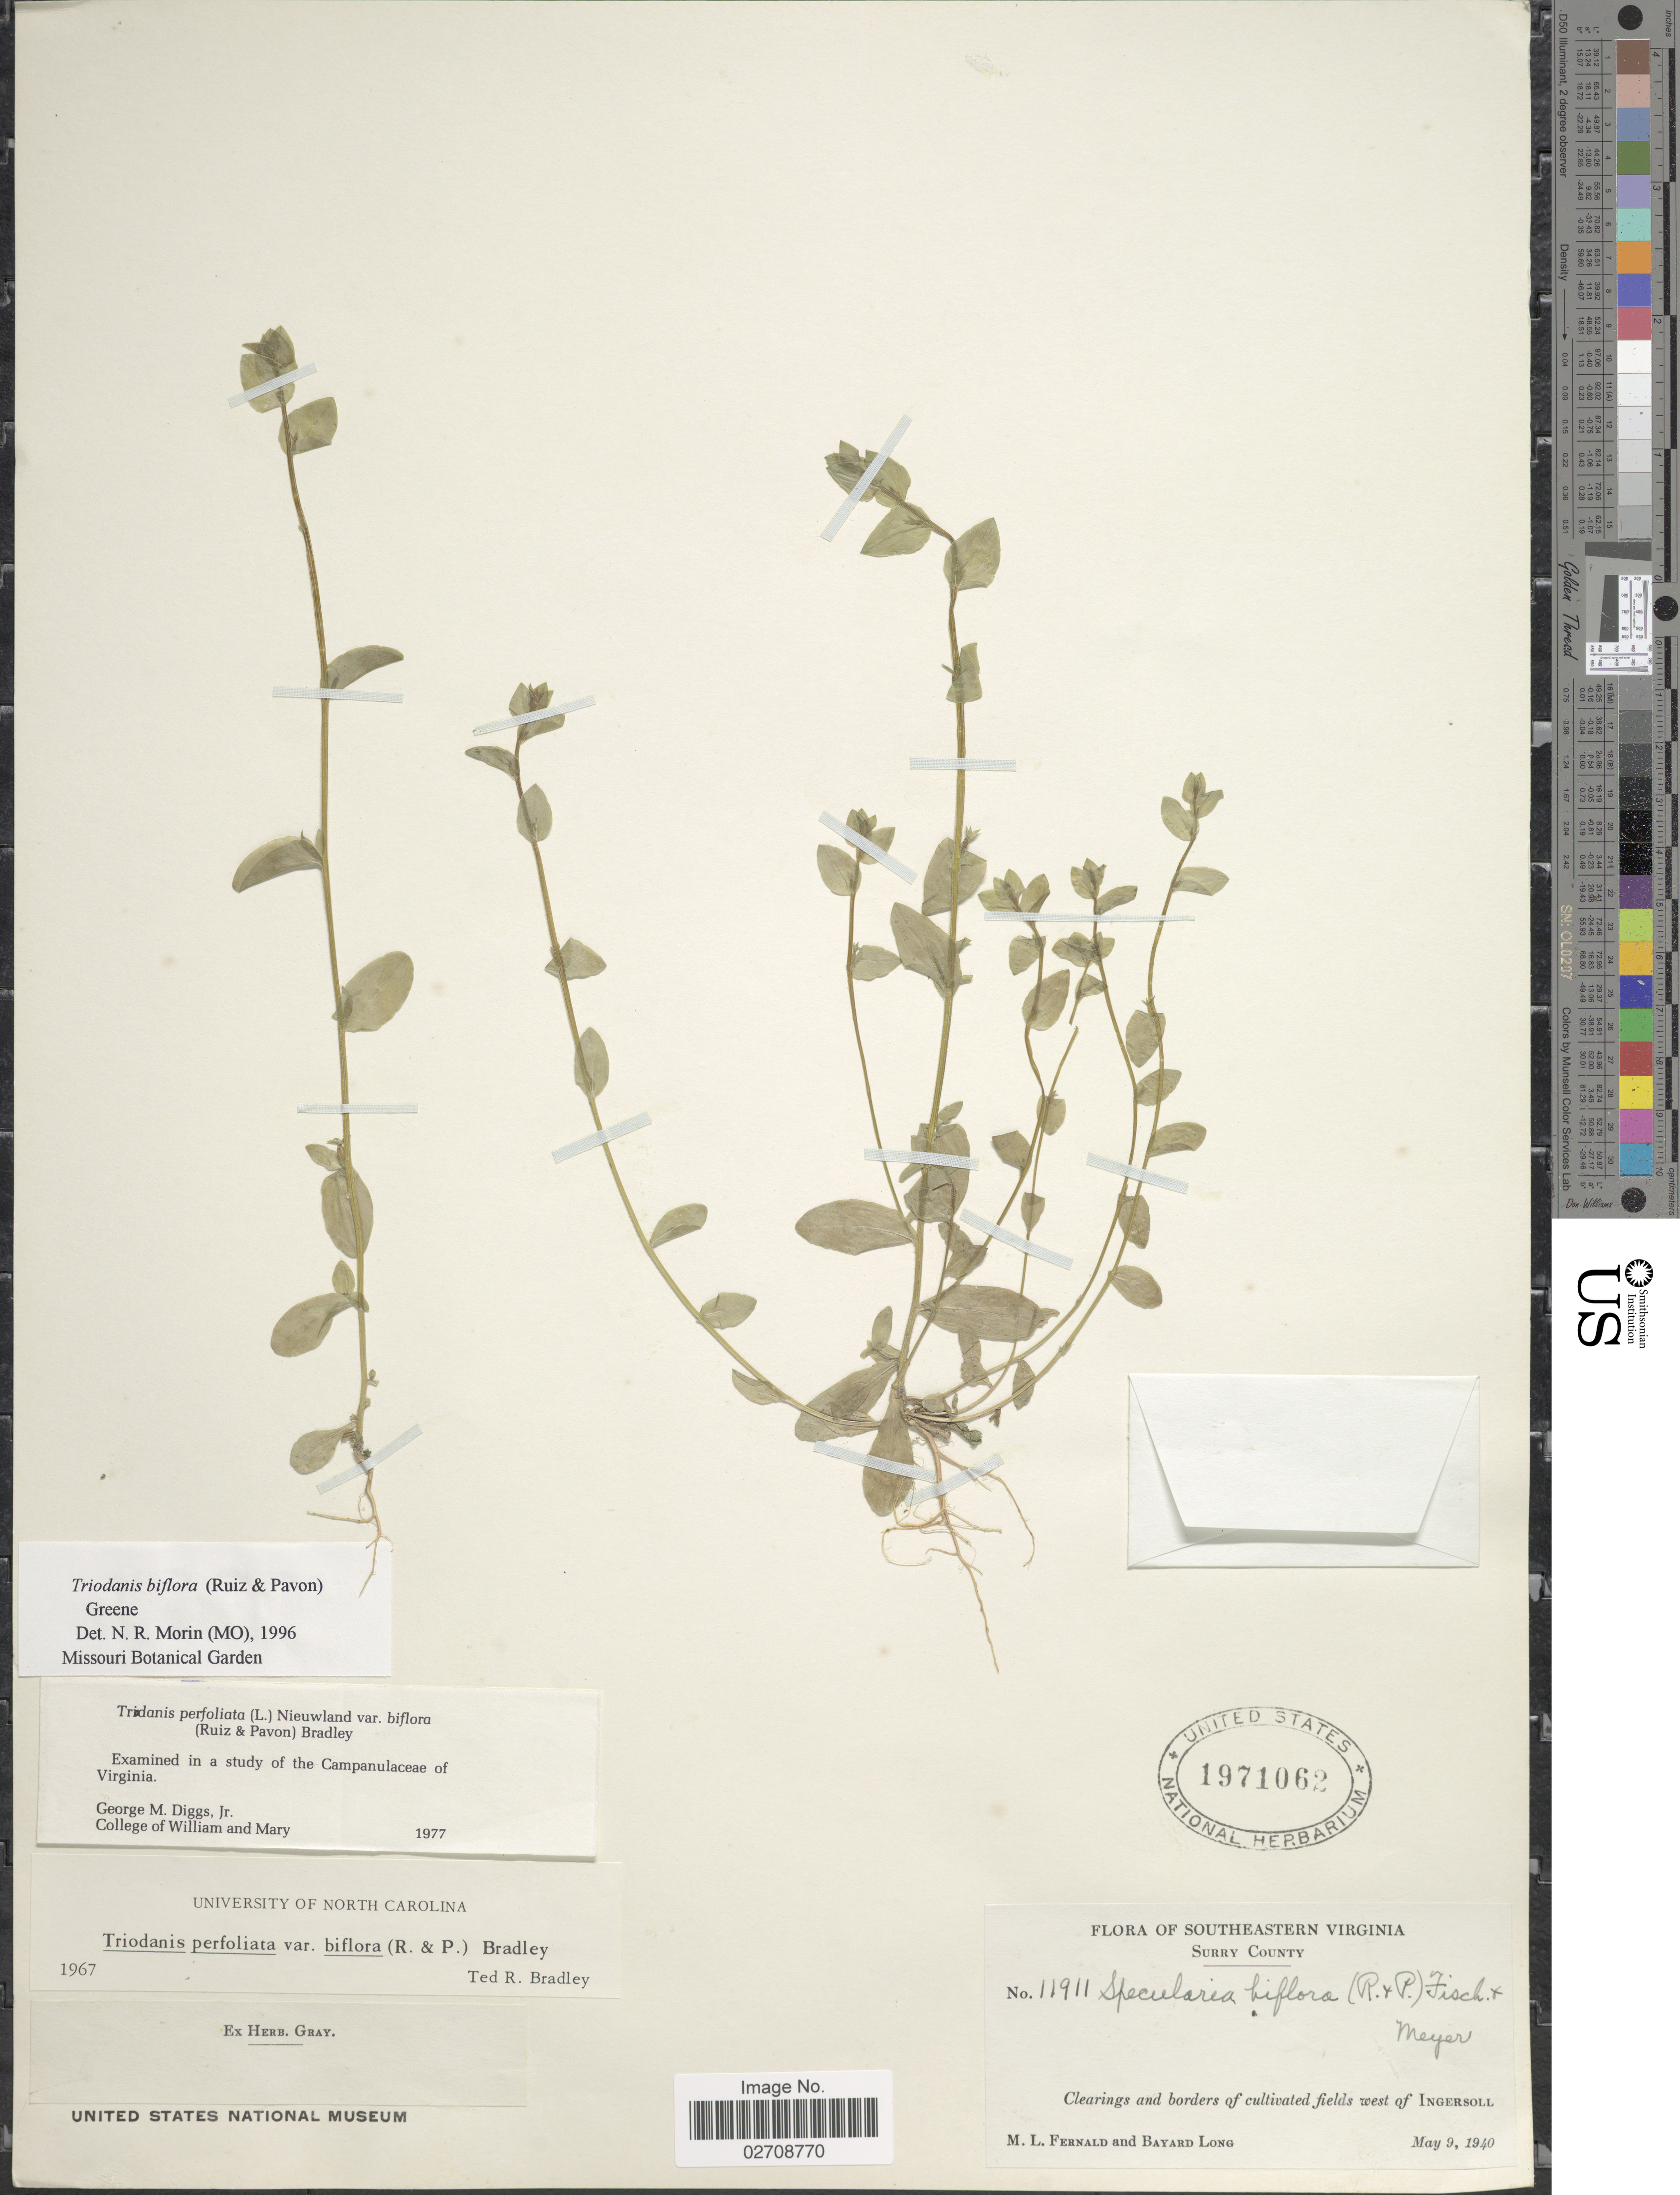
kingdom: Plantae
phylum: Tracheophyta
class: Magnoliopsida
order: Asterales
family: Campanulaceae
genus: Triodanis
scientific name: Triodanis biflora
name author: (Ruiz & Pav.) Greene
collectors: M. L. Fernald & B. Long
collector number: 11911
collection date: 1940-05-09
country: United States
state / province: Virginia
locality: Southern Virginia, Surry County, Clearings and borders of cultivated fields west of Ingersoll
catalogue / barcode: US 1971062